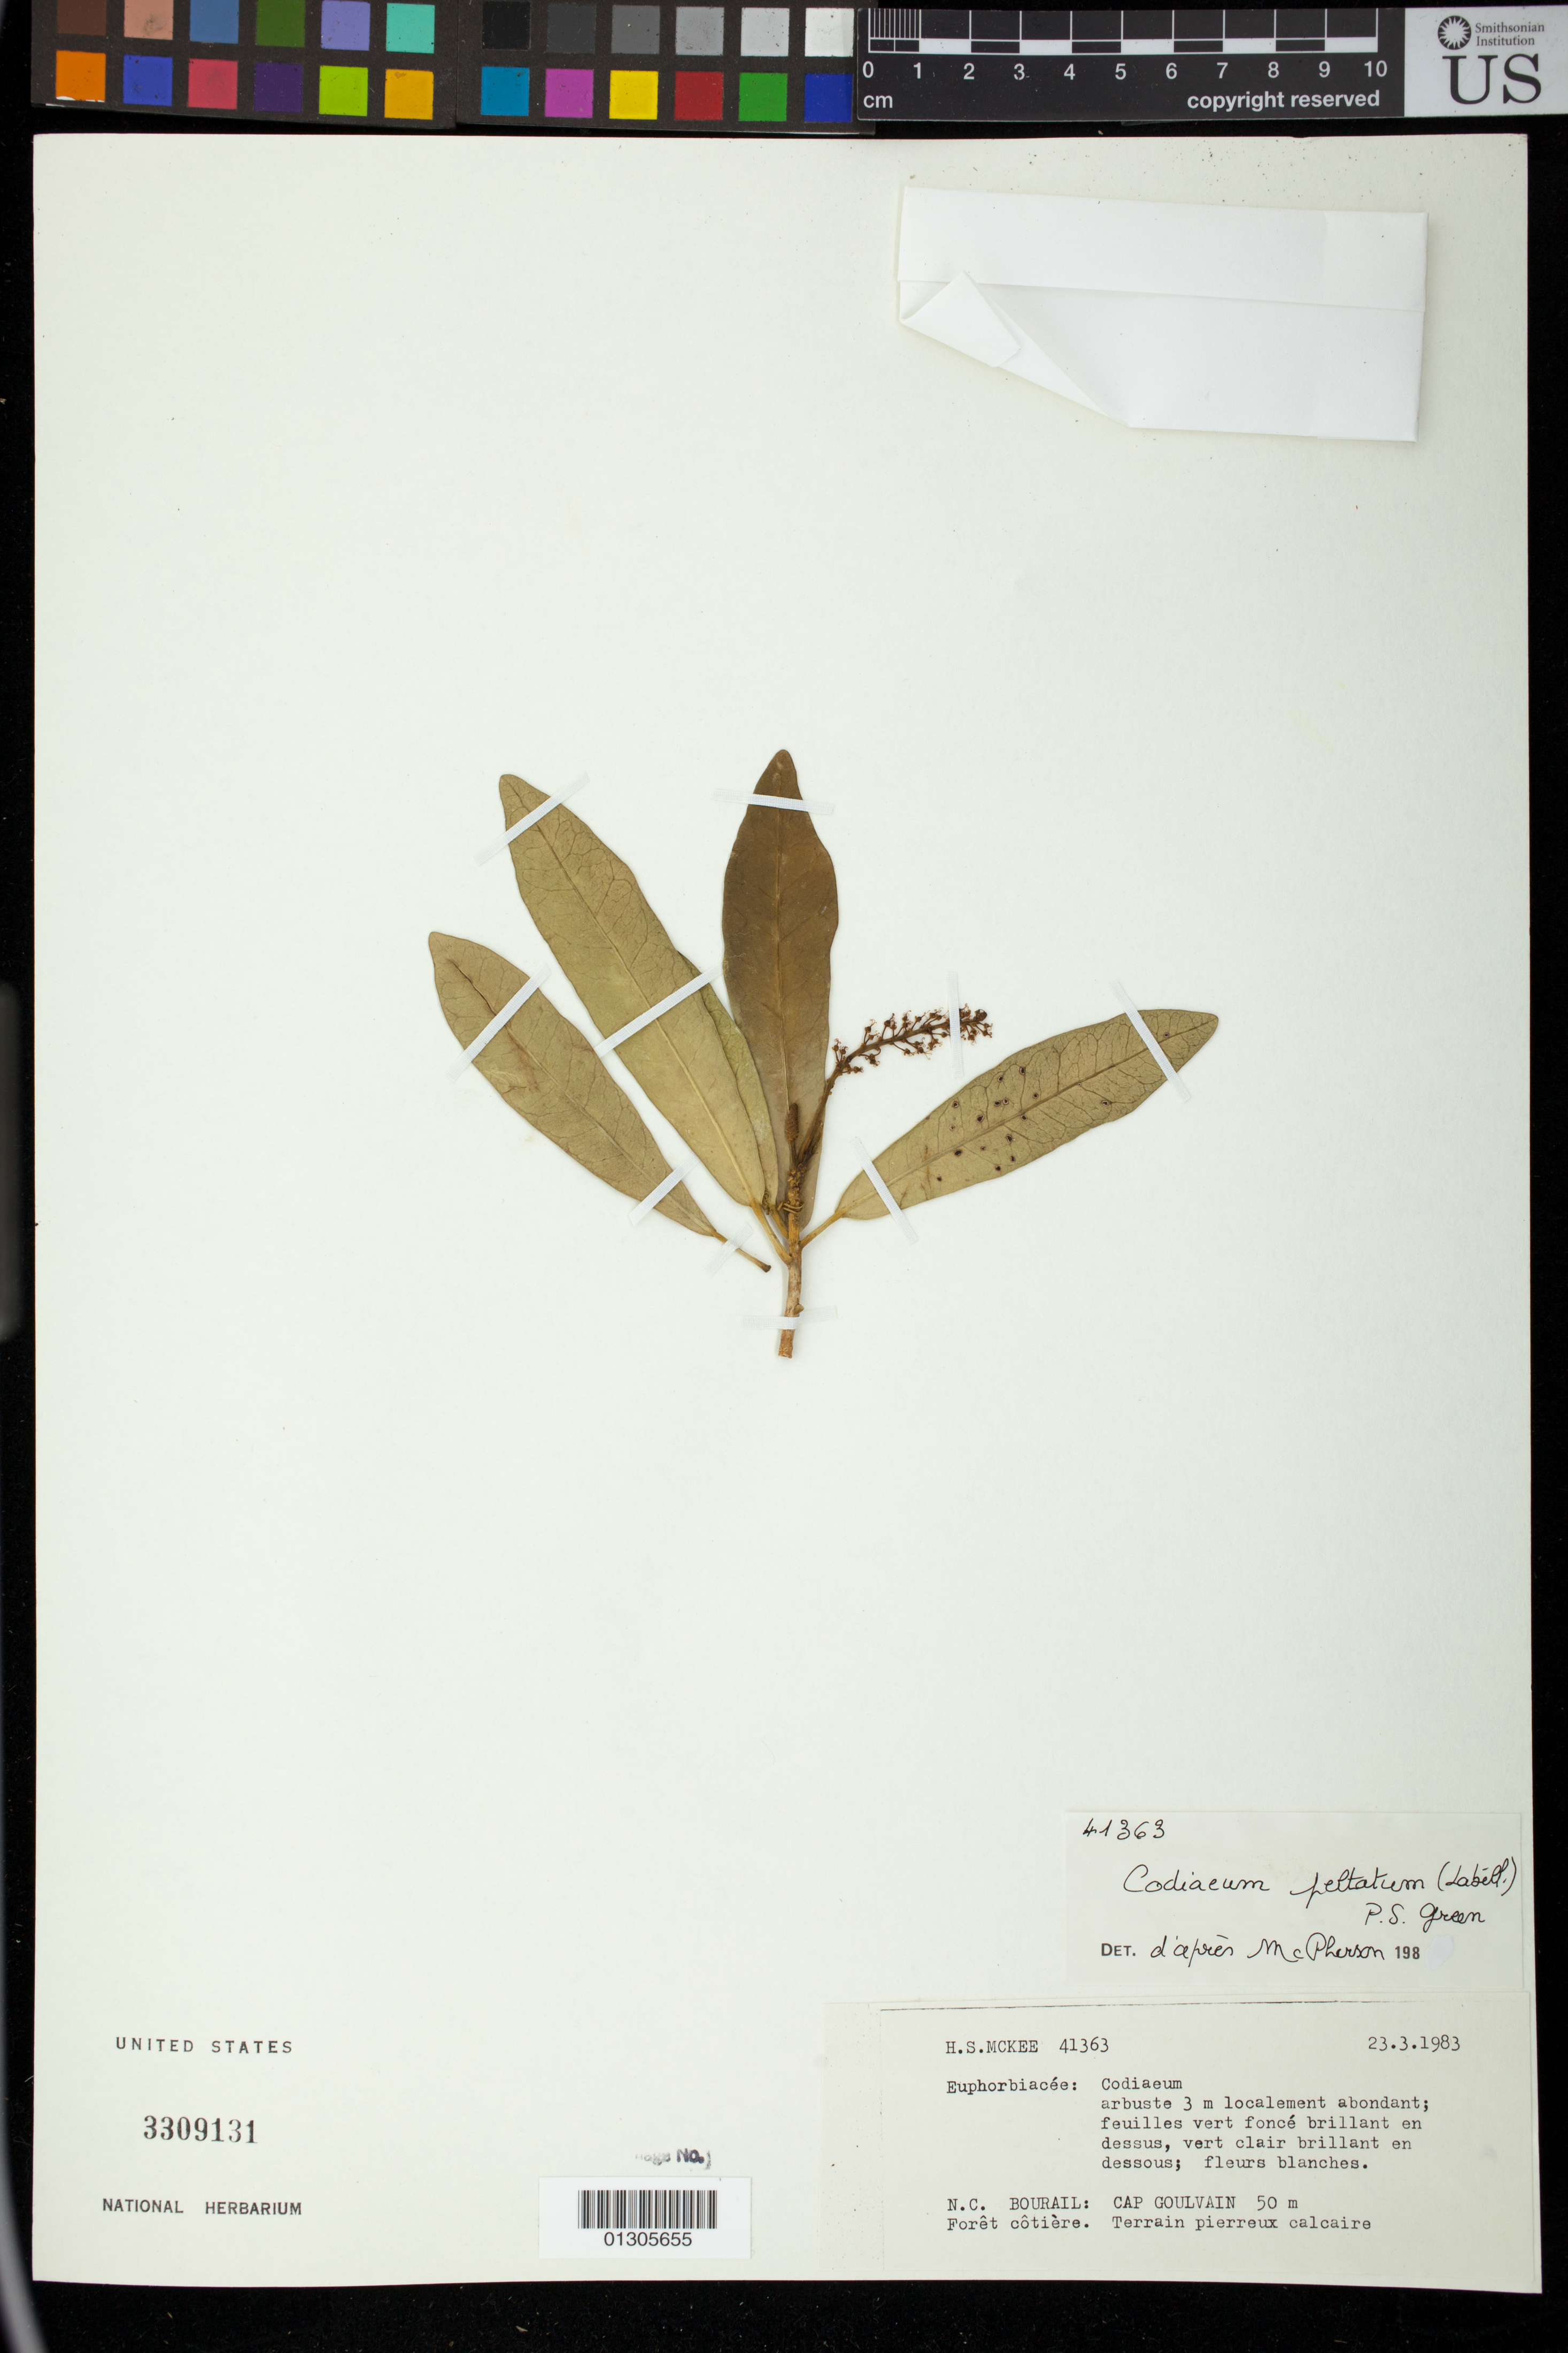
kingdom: Plantae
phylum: Tracheophyta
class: Magnoliopsida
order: Malpighiales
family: Euphorbiaceae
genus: Codiaeum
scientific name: Codiaeum peltatum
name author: P.S. Green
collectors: H. S. McKee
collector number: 41363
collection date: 1983-03-23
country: New Caledonia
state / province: Cap Goulvain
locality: Bourail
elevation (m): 50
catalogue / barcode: US 3309131